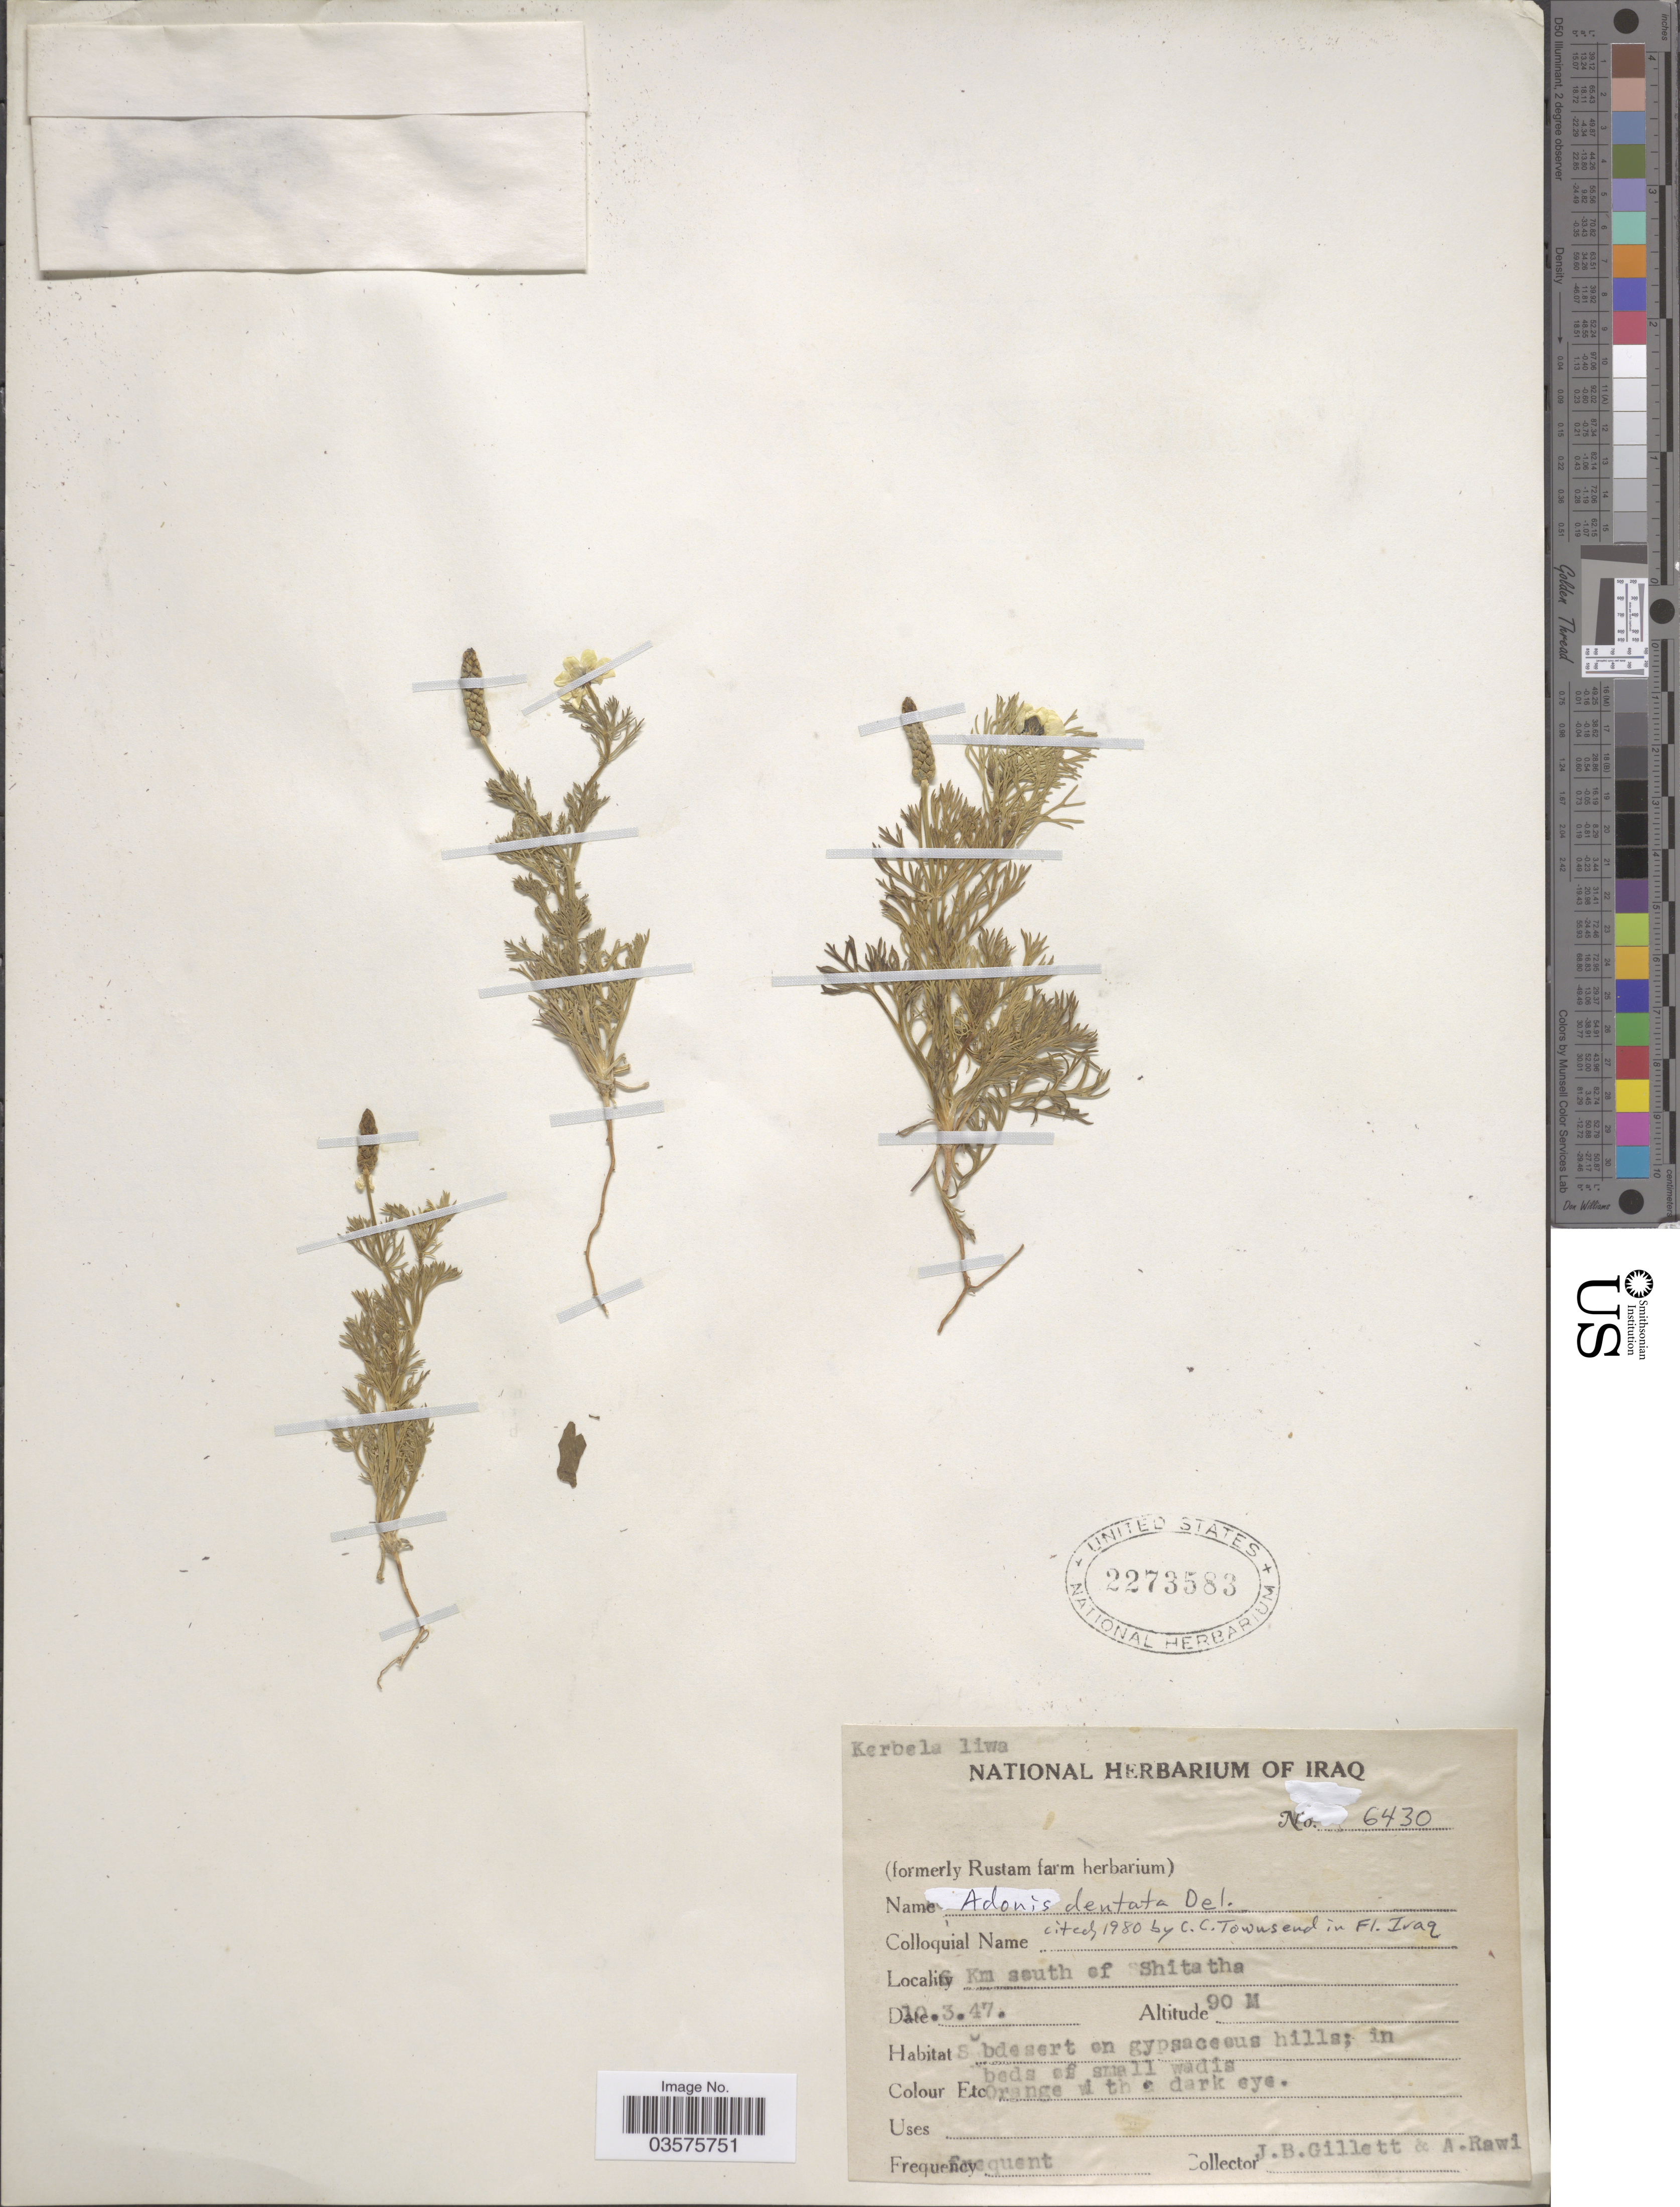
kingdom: Plantae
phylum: Tracheophyta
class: Magnoliopsida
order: Ranunculales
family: Ranunculaceae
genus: Adonis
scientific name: Adonis dentata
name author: Delile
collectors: J. B. Gillett & A. Rawi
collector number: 6430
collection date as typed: Transcribed d/m/y: 10/3/47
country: Iraq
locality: Kerbala liwa. 6 Km south of Shitatha.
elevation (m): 90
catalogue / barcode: US 2273583